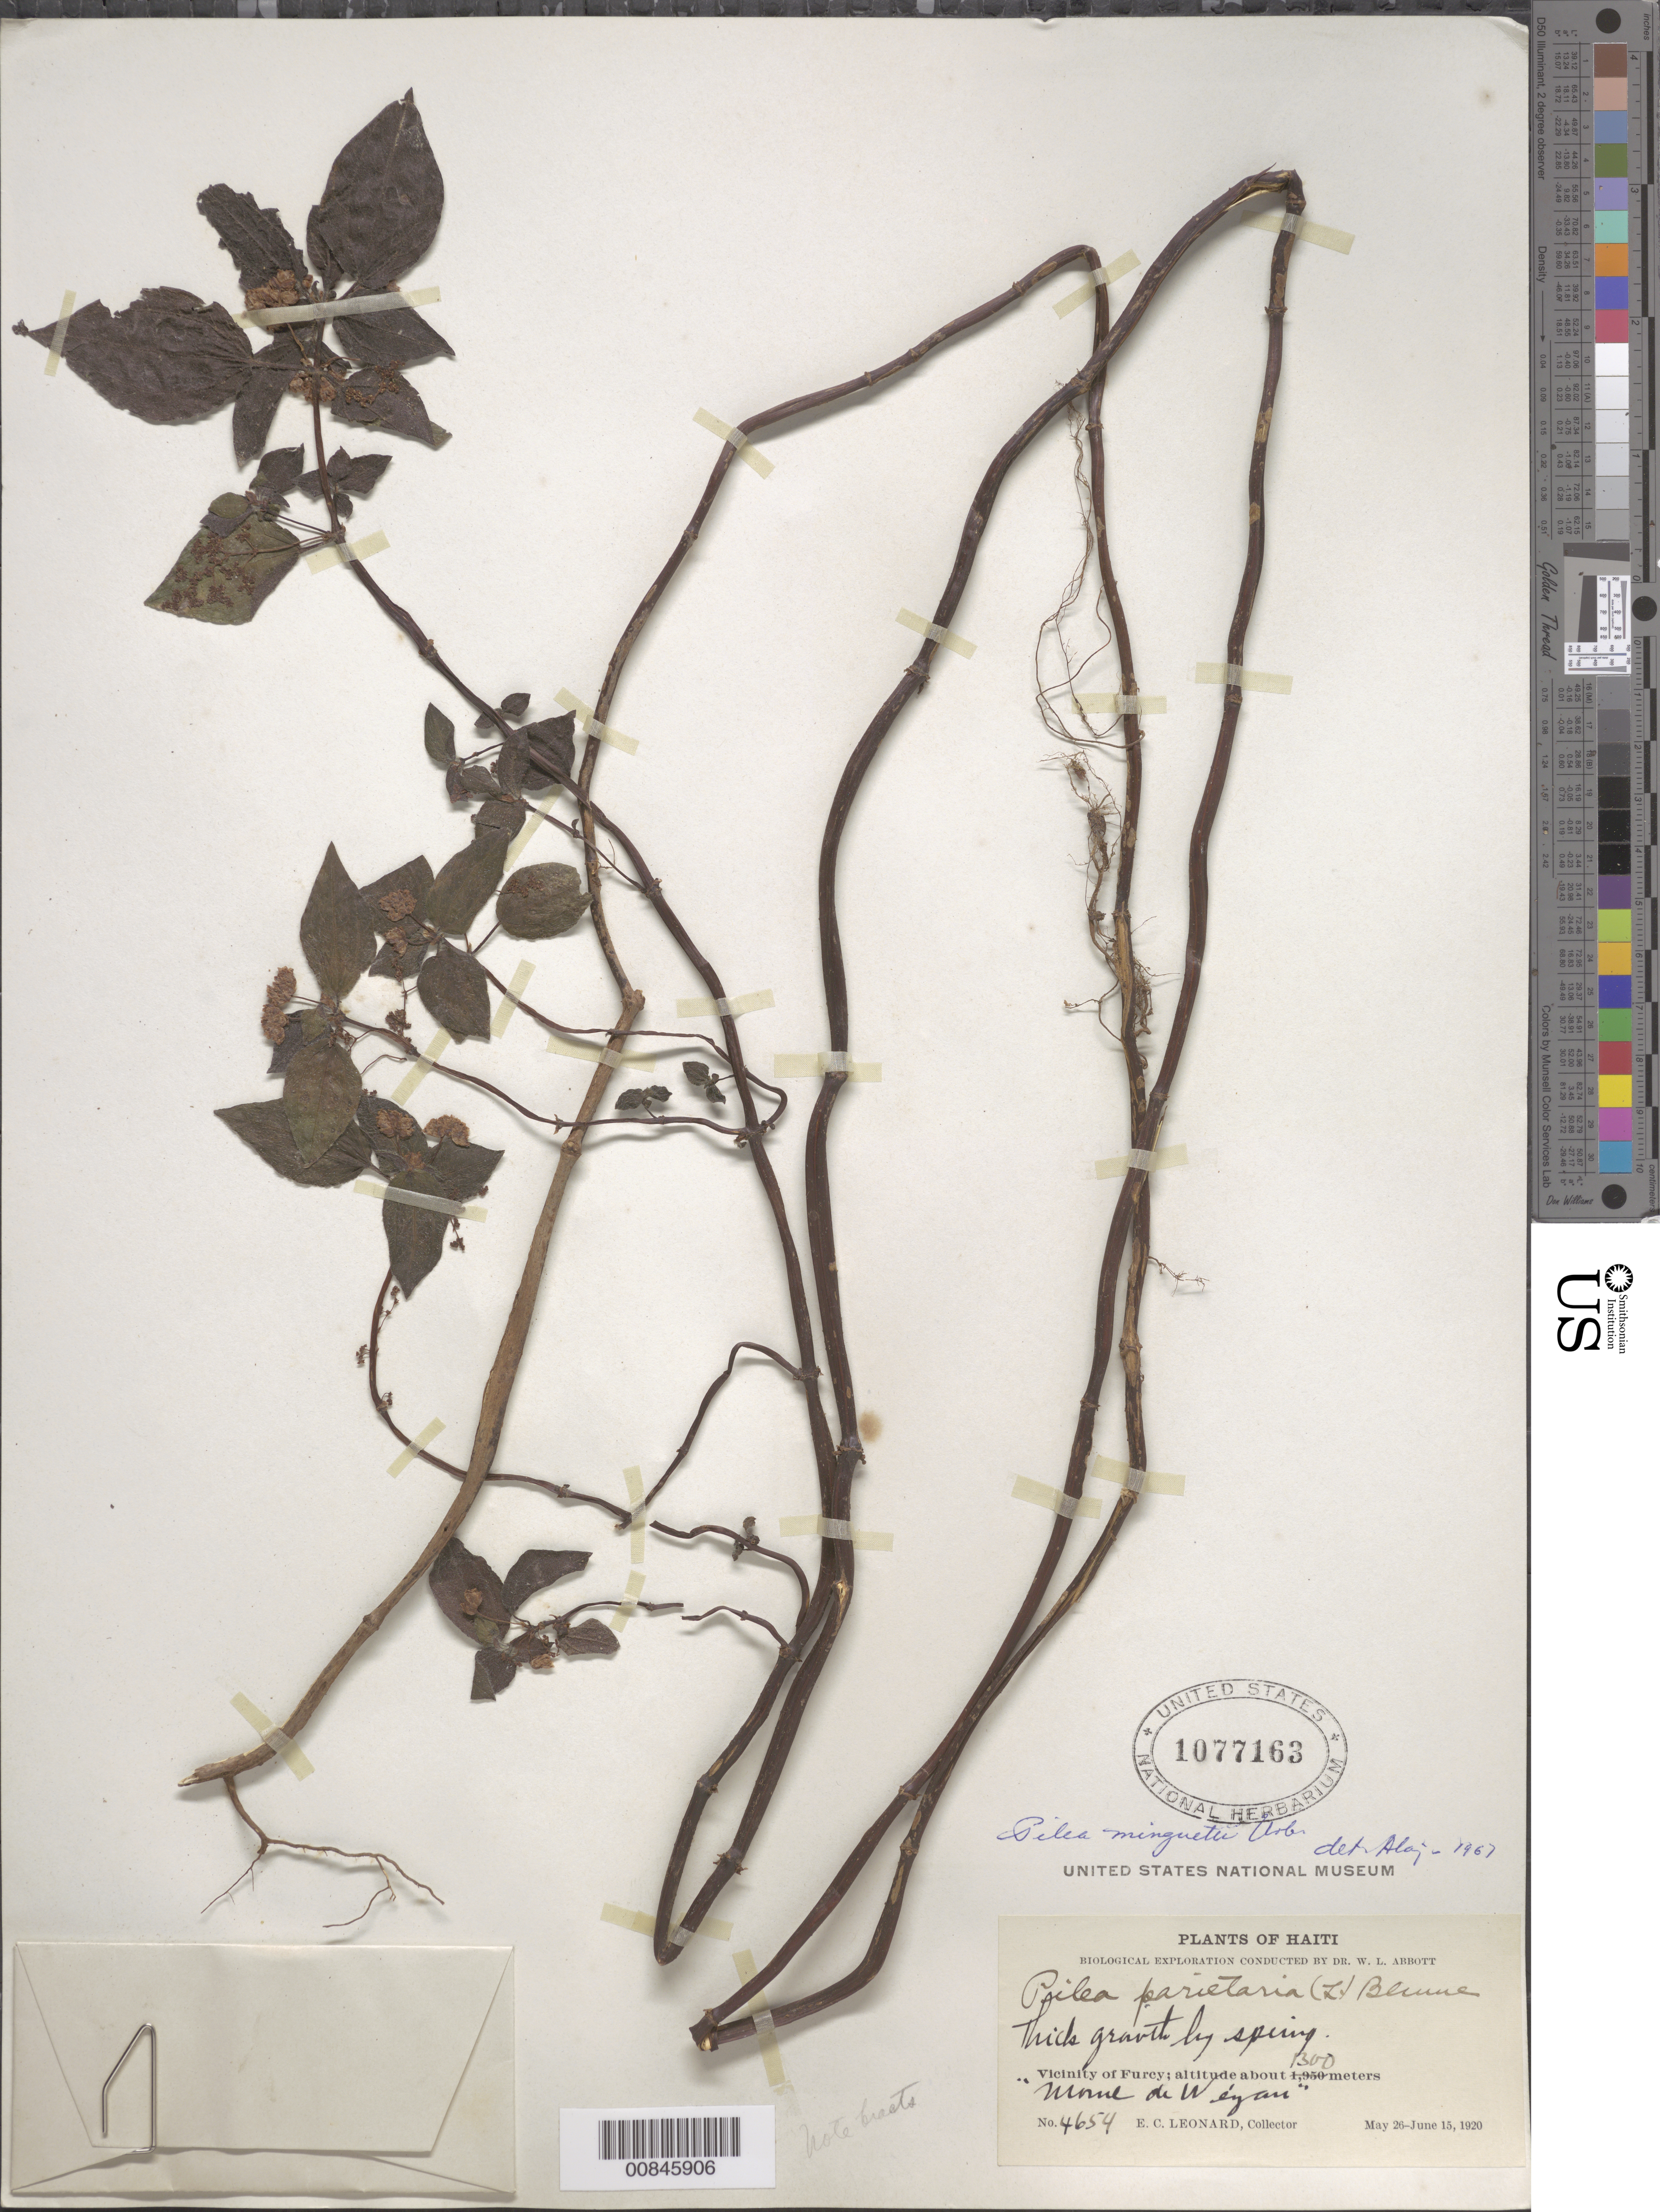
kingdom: Plantae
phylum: Tracheophyta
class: Magnoliopsida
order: Rosales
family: Urticaceae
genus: Pilea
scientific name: Pilea minguetii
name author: Urb.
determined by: Liogier, Alain H.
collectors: E. C. Leonard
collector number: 4654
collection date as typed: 26 May 1920 to 15 Jun 1920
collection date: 1920-05-26/1920-06-15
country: Haiti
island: Hispaniola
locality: Vicinity of Furcy. "Morne de Wéyan".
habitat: By spring.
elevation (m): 1300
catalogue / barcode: US 1077163